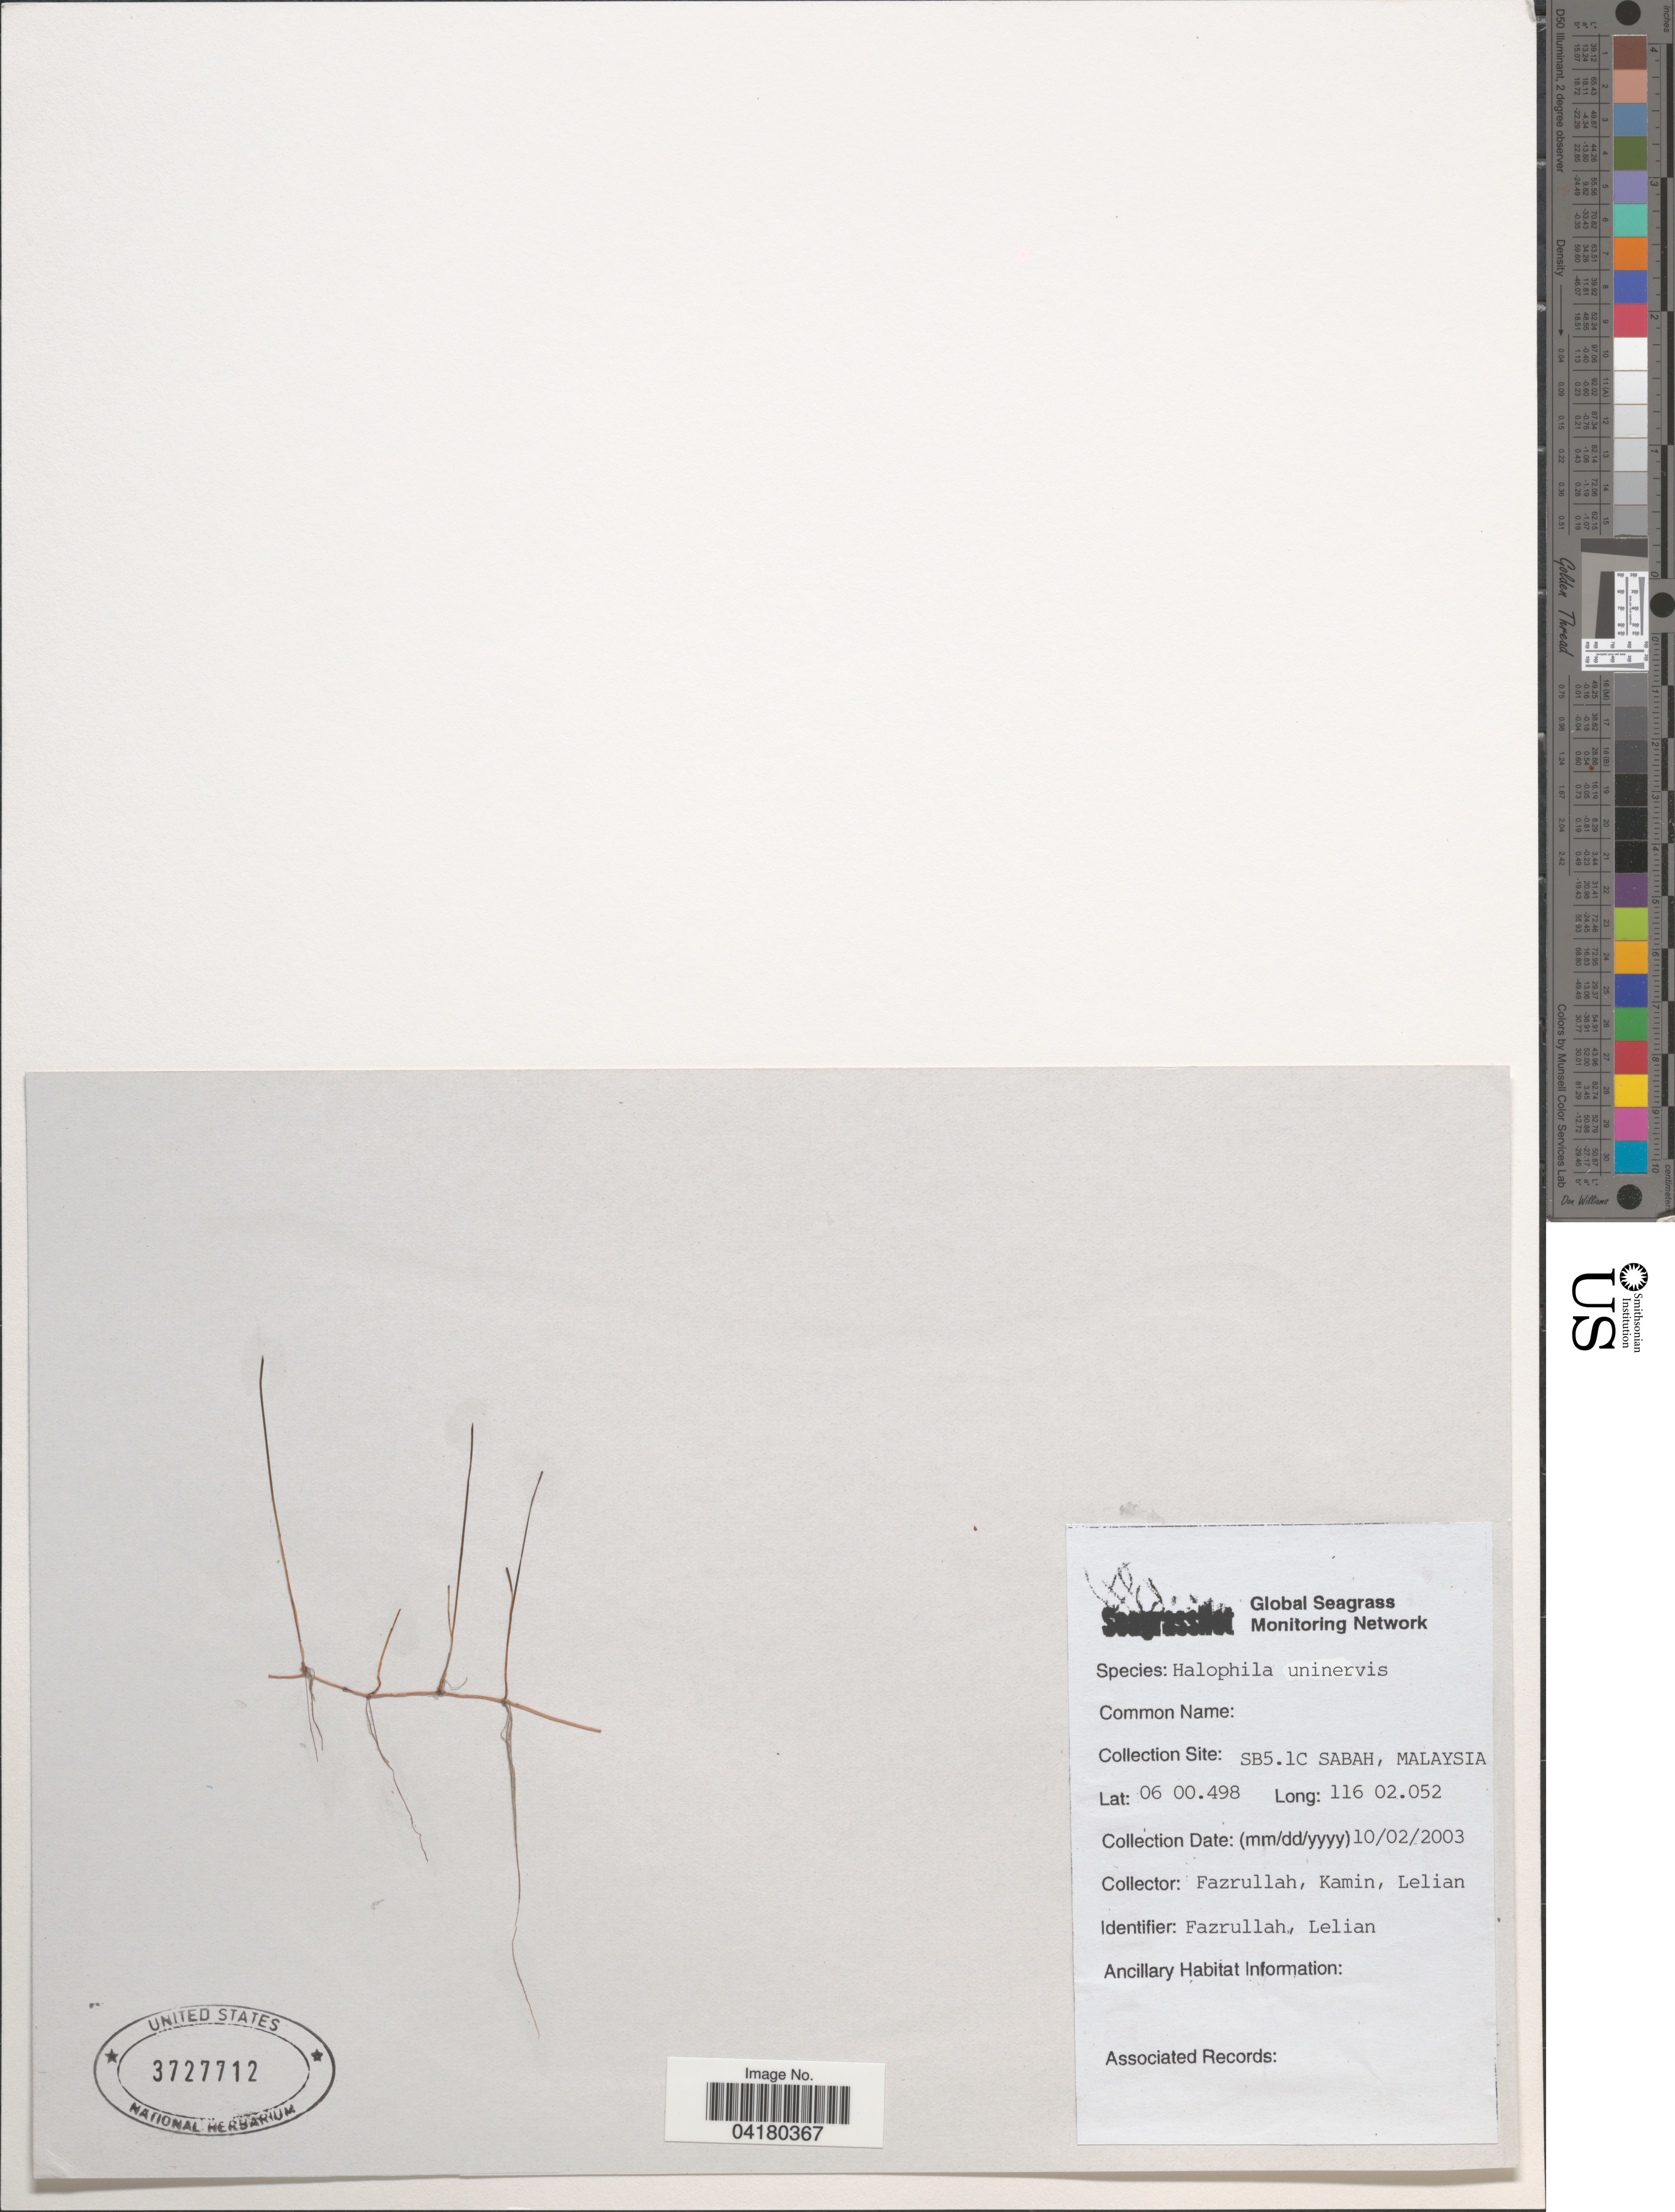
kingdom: Plantae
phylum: Tracheophyta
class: Liliopsida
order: Alismatales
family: Hydrocharitaceae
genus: Halophila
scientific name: Halophila uninervis, ined.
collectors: Fazrullah, Kamin & Lelian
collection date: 2003-10-02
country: Malaysia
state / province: Sabah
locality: SB5.1C.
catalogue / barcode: US 3727712